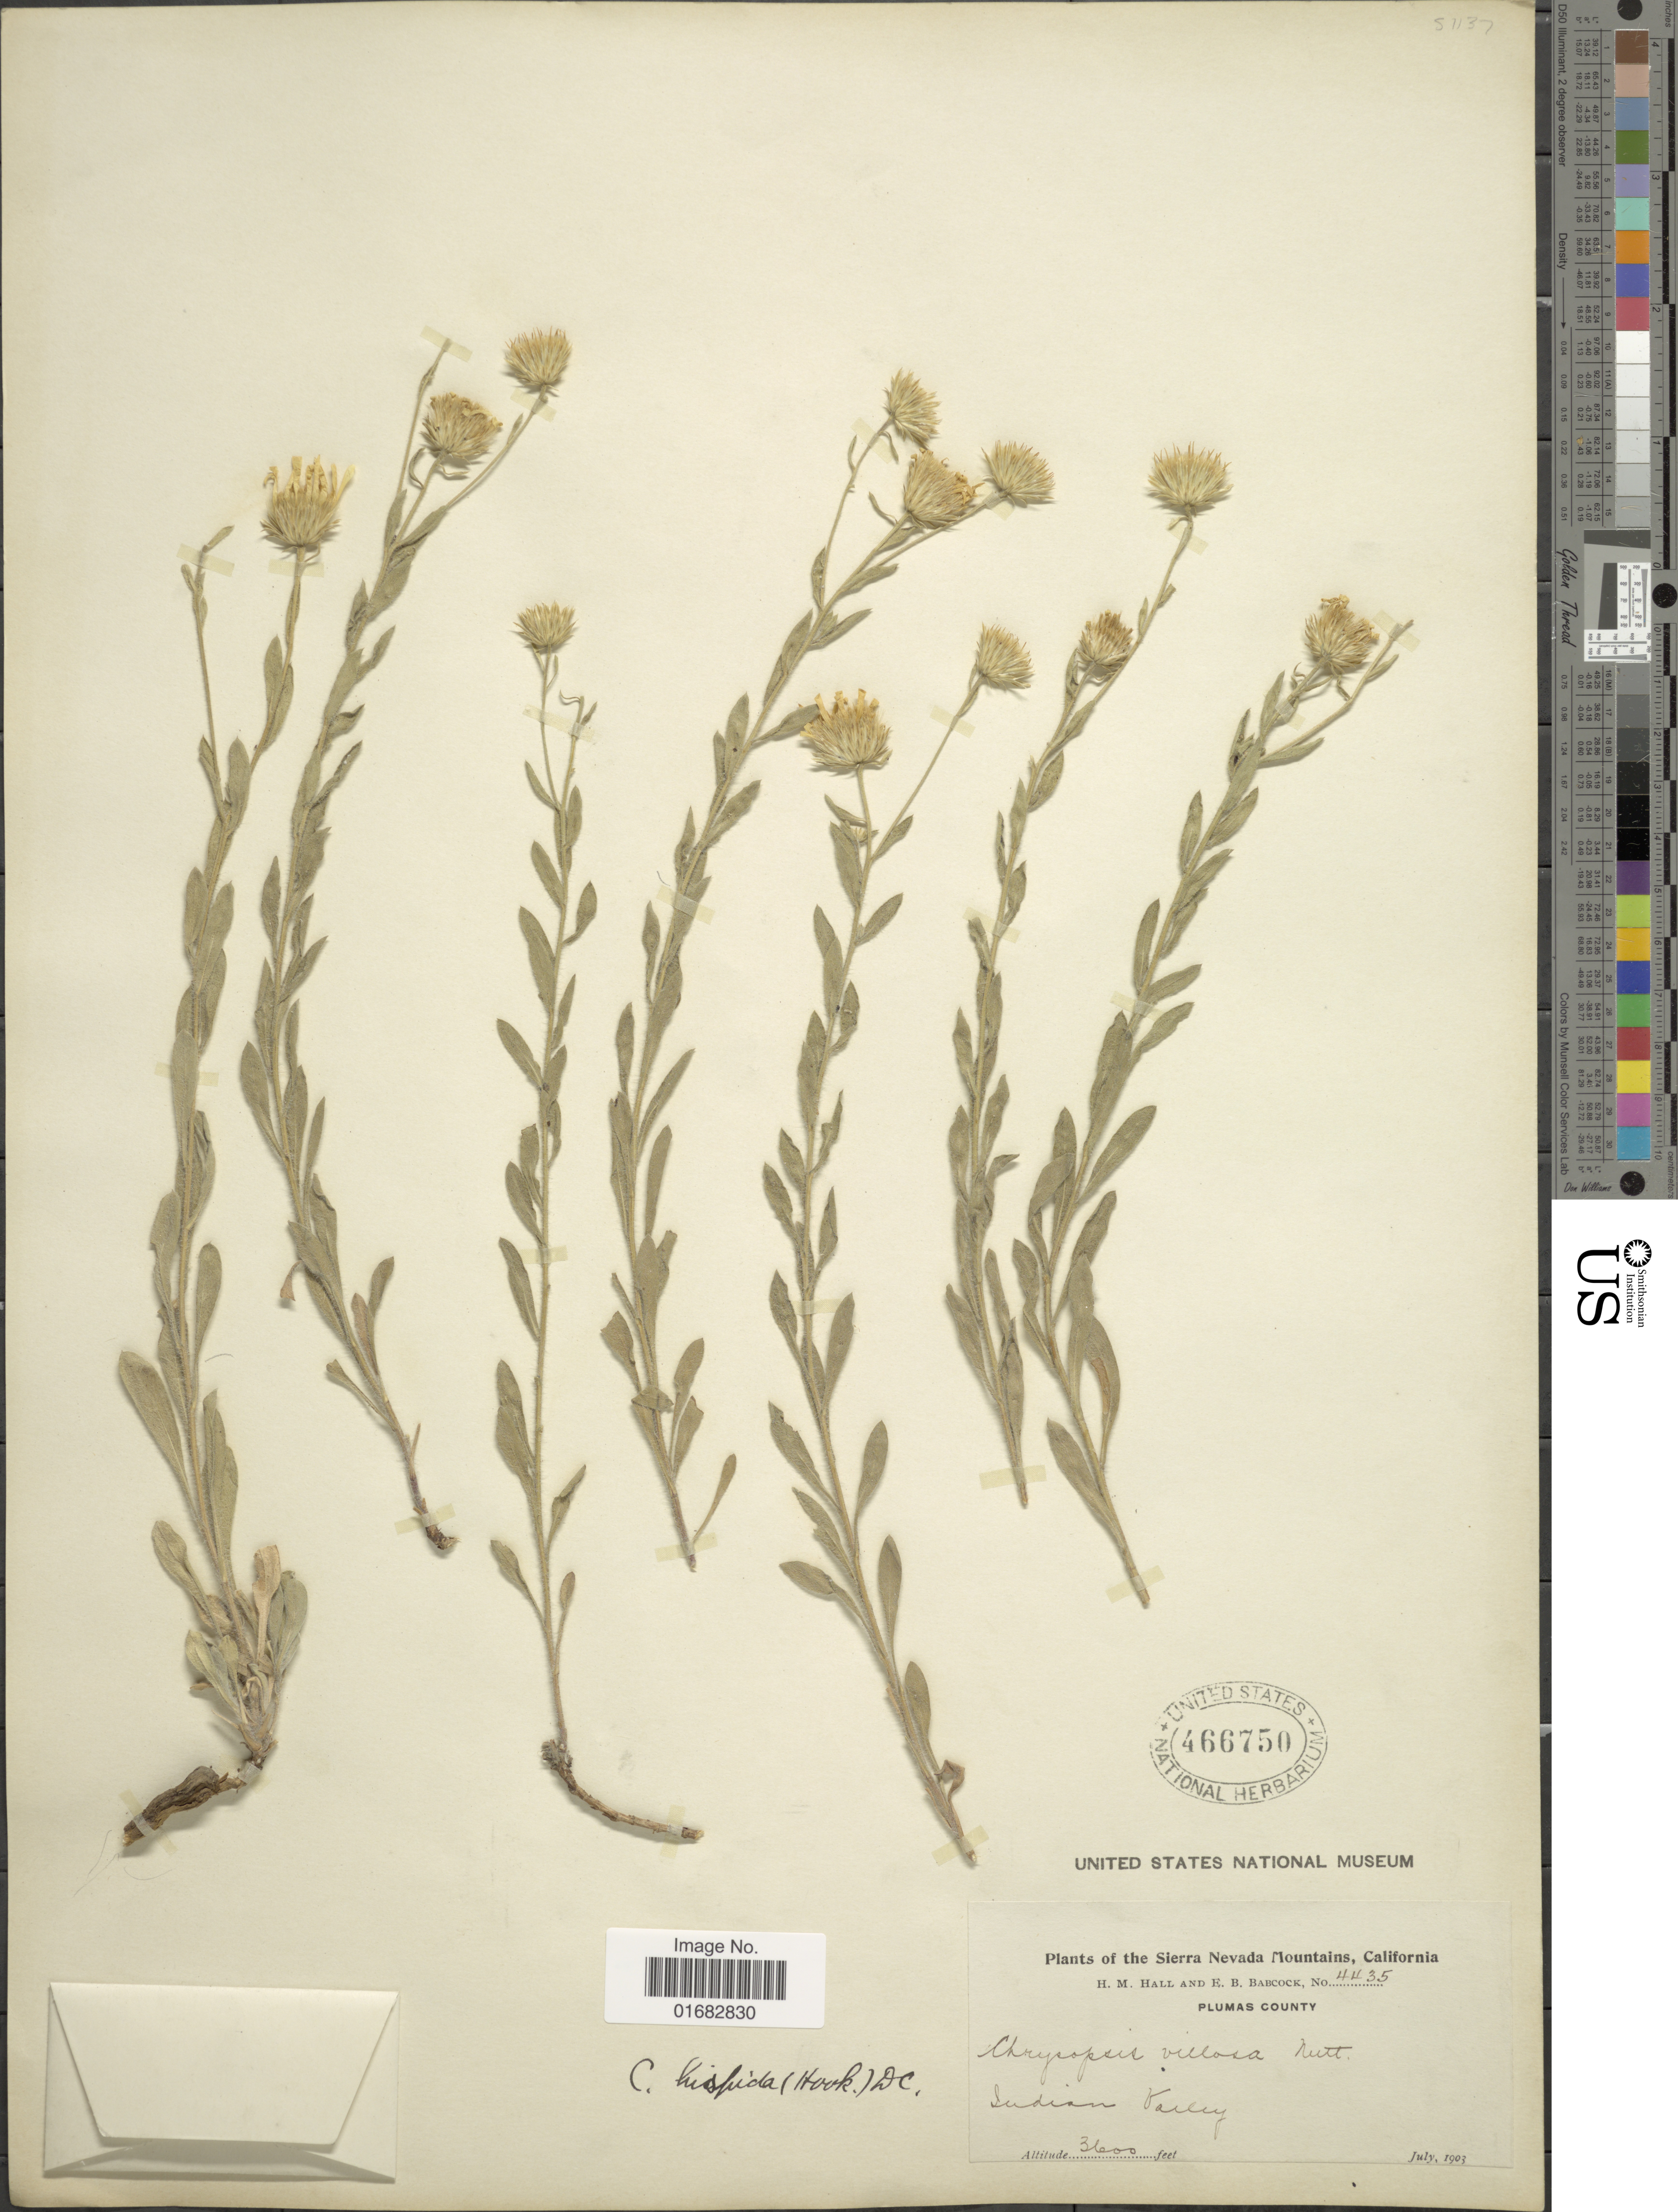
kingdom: Plantae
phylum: Tracheophyta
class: Magnoliopsida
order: Asterales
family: Asteraceae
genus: Heterotheca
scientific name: Heterotheca villosa var. hispida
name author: (Hook.) V.L. Harms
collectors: H. Hall & E. B. Babcock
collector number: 4435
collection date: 1903-07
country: United States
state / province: California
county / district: Plumas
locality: Sierra Nevada Mountains. Plumas County. Indian Valley.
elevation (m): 1097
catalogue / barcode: US 466750